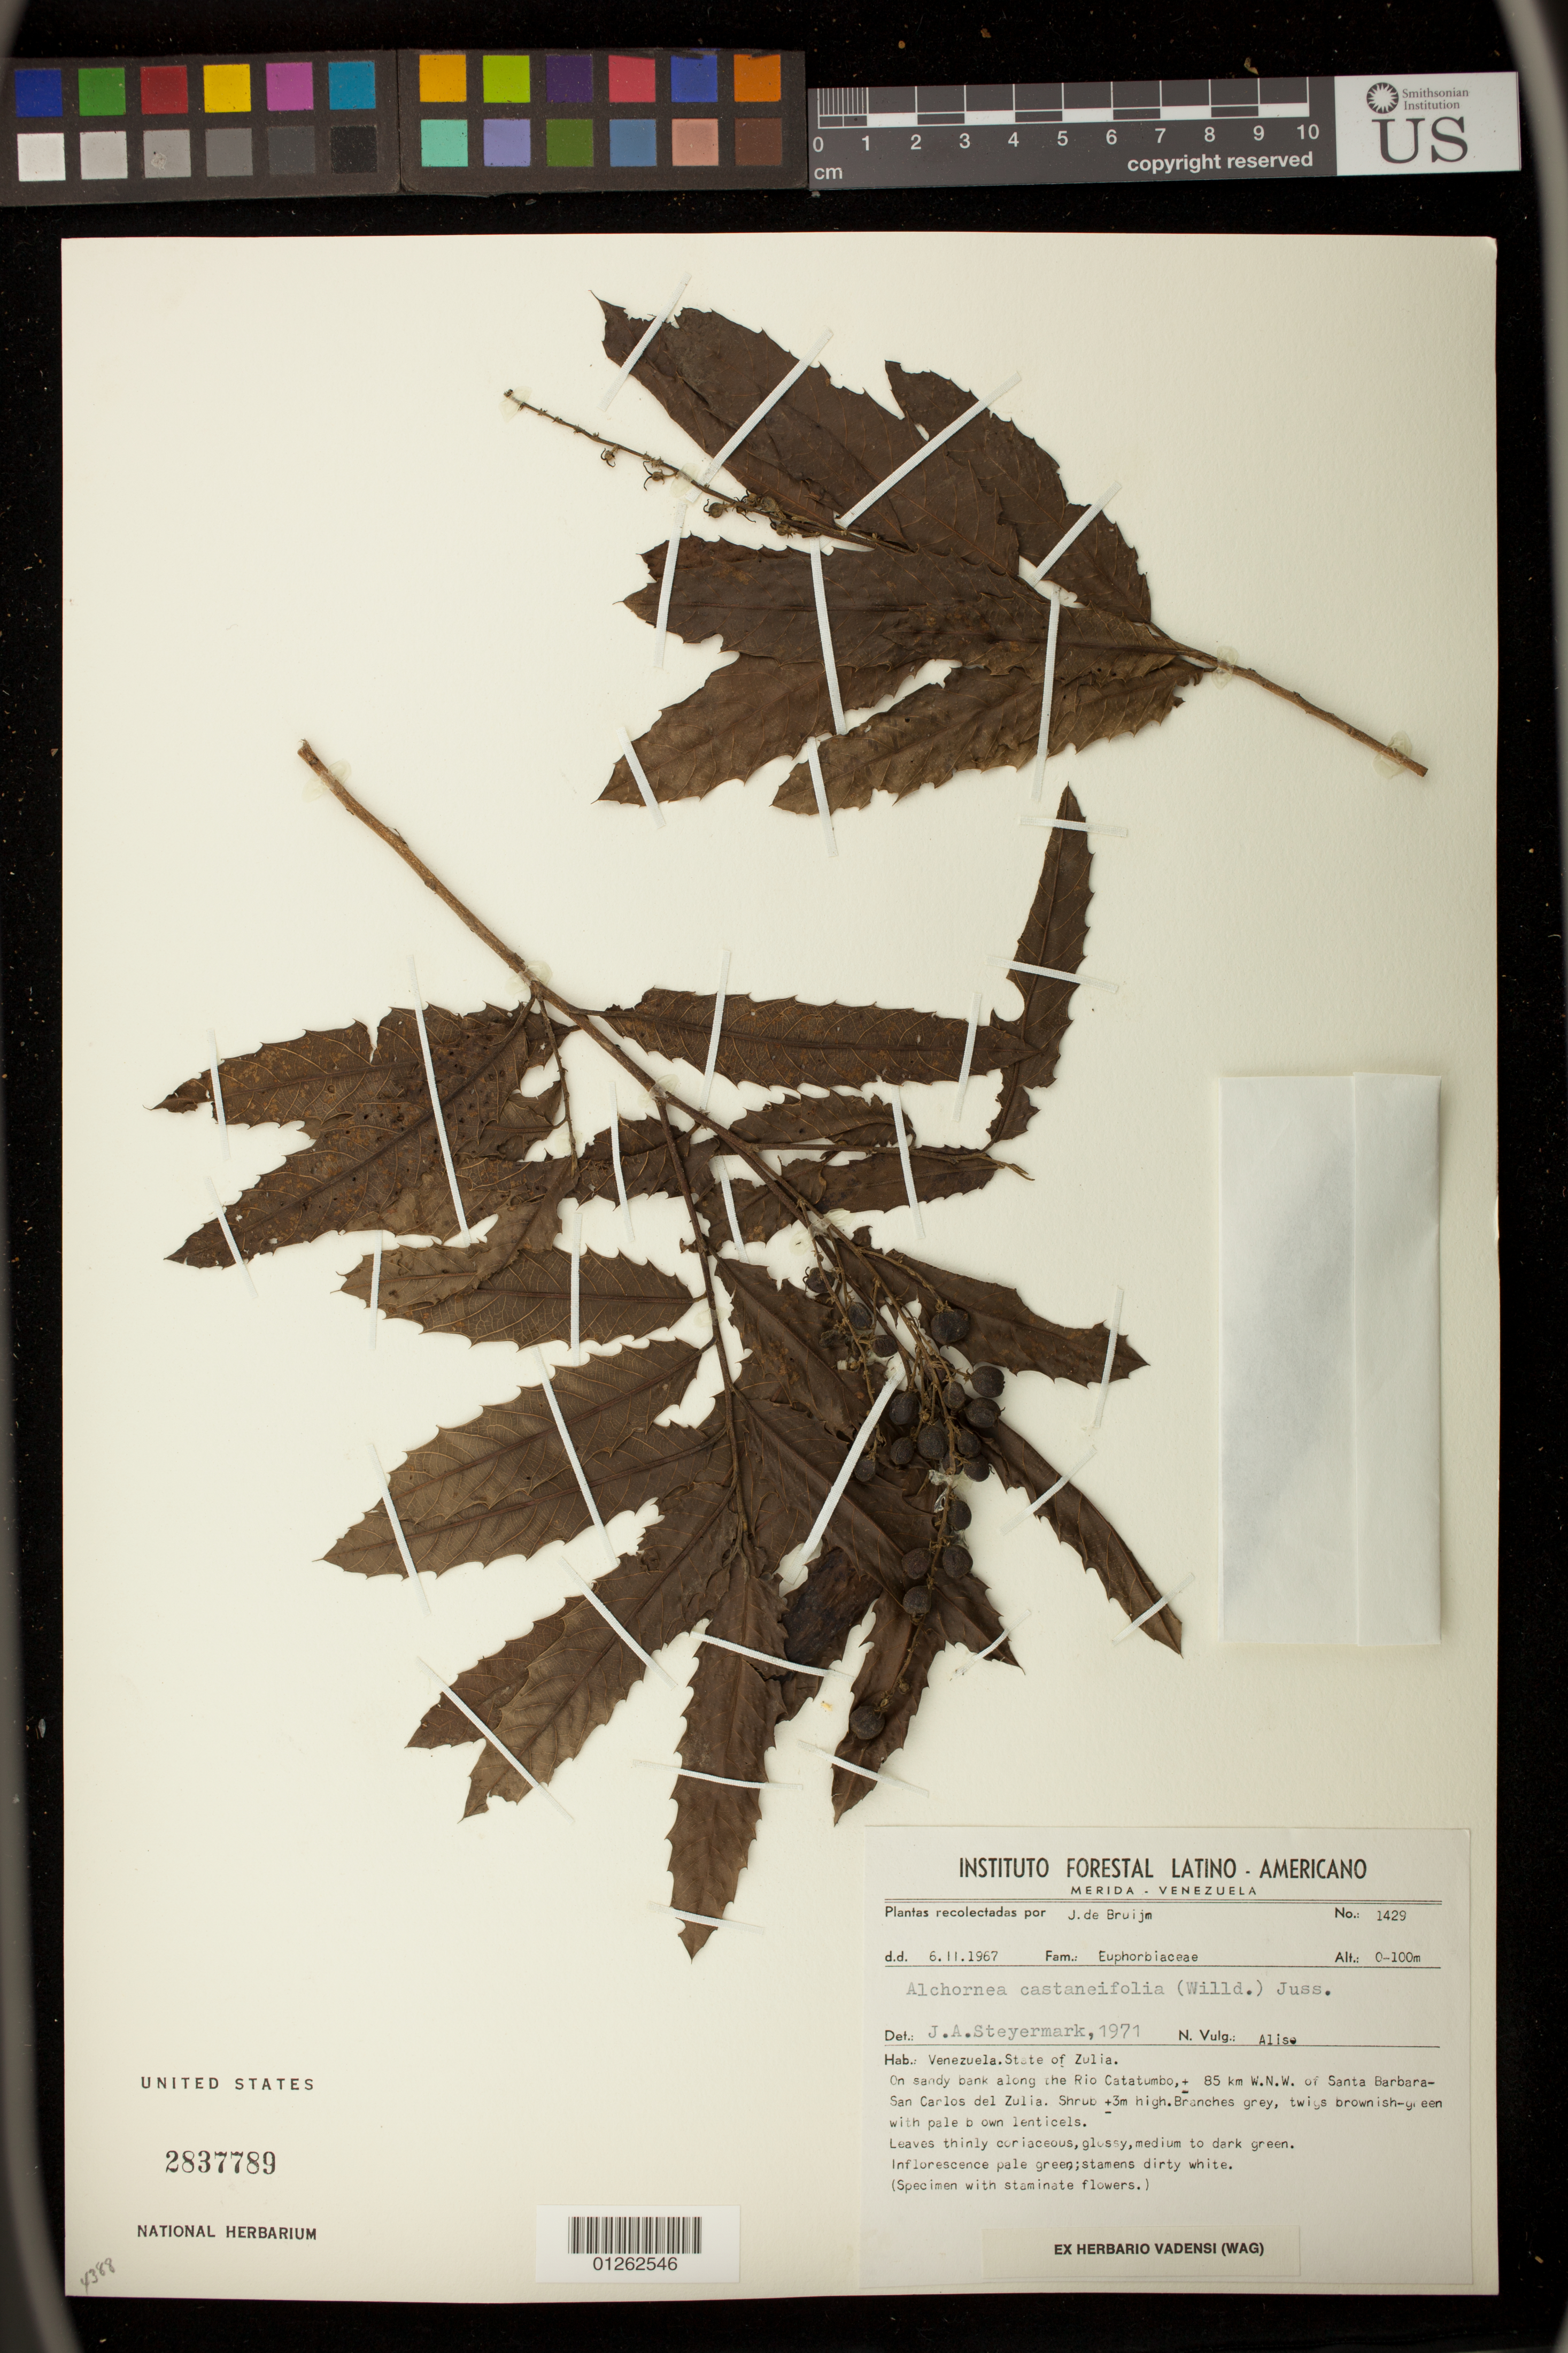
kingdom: Plantae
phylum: Tracheophyta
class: Magnoliopsida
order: Malpighiales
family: Euphorbiaceae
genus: Alchornea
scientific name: Alchornea castaneifolia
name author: (Willd.) A. Juss.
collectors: J. Bruijn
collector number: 1429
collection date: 1967-11-06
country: Venezuela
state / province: Zulia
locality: Sandy bank along the Rio Catatumbo, +/- 85 km W.N.W. of Santa Barbara-San Carlos del Zulia.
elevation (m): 0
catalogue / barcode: US 2837789